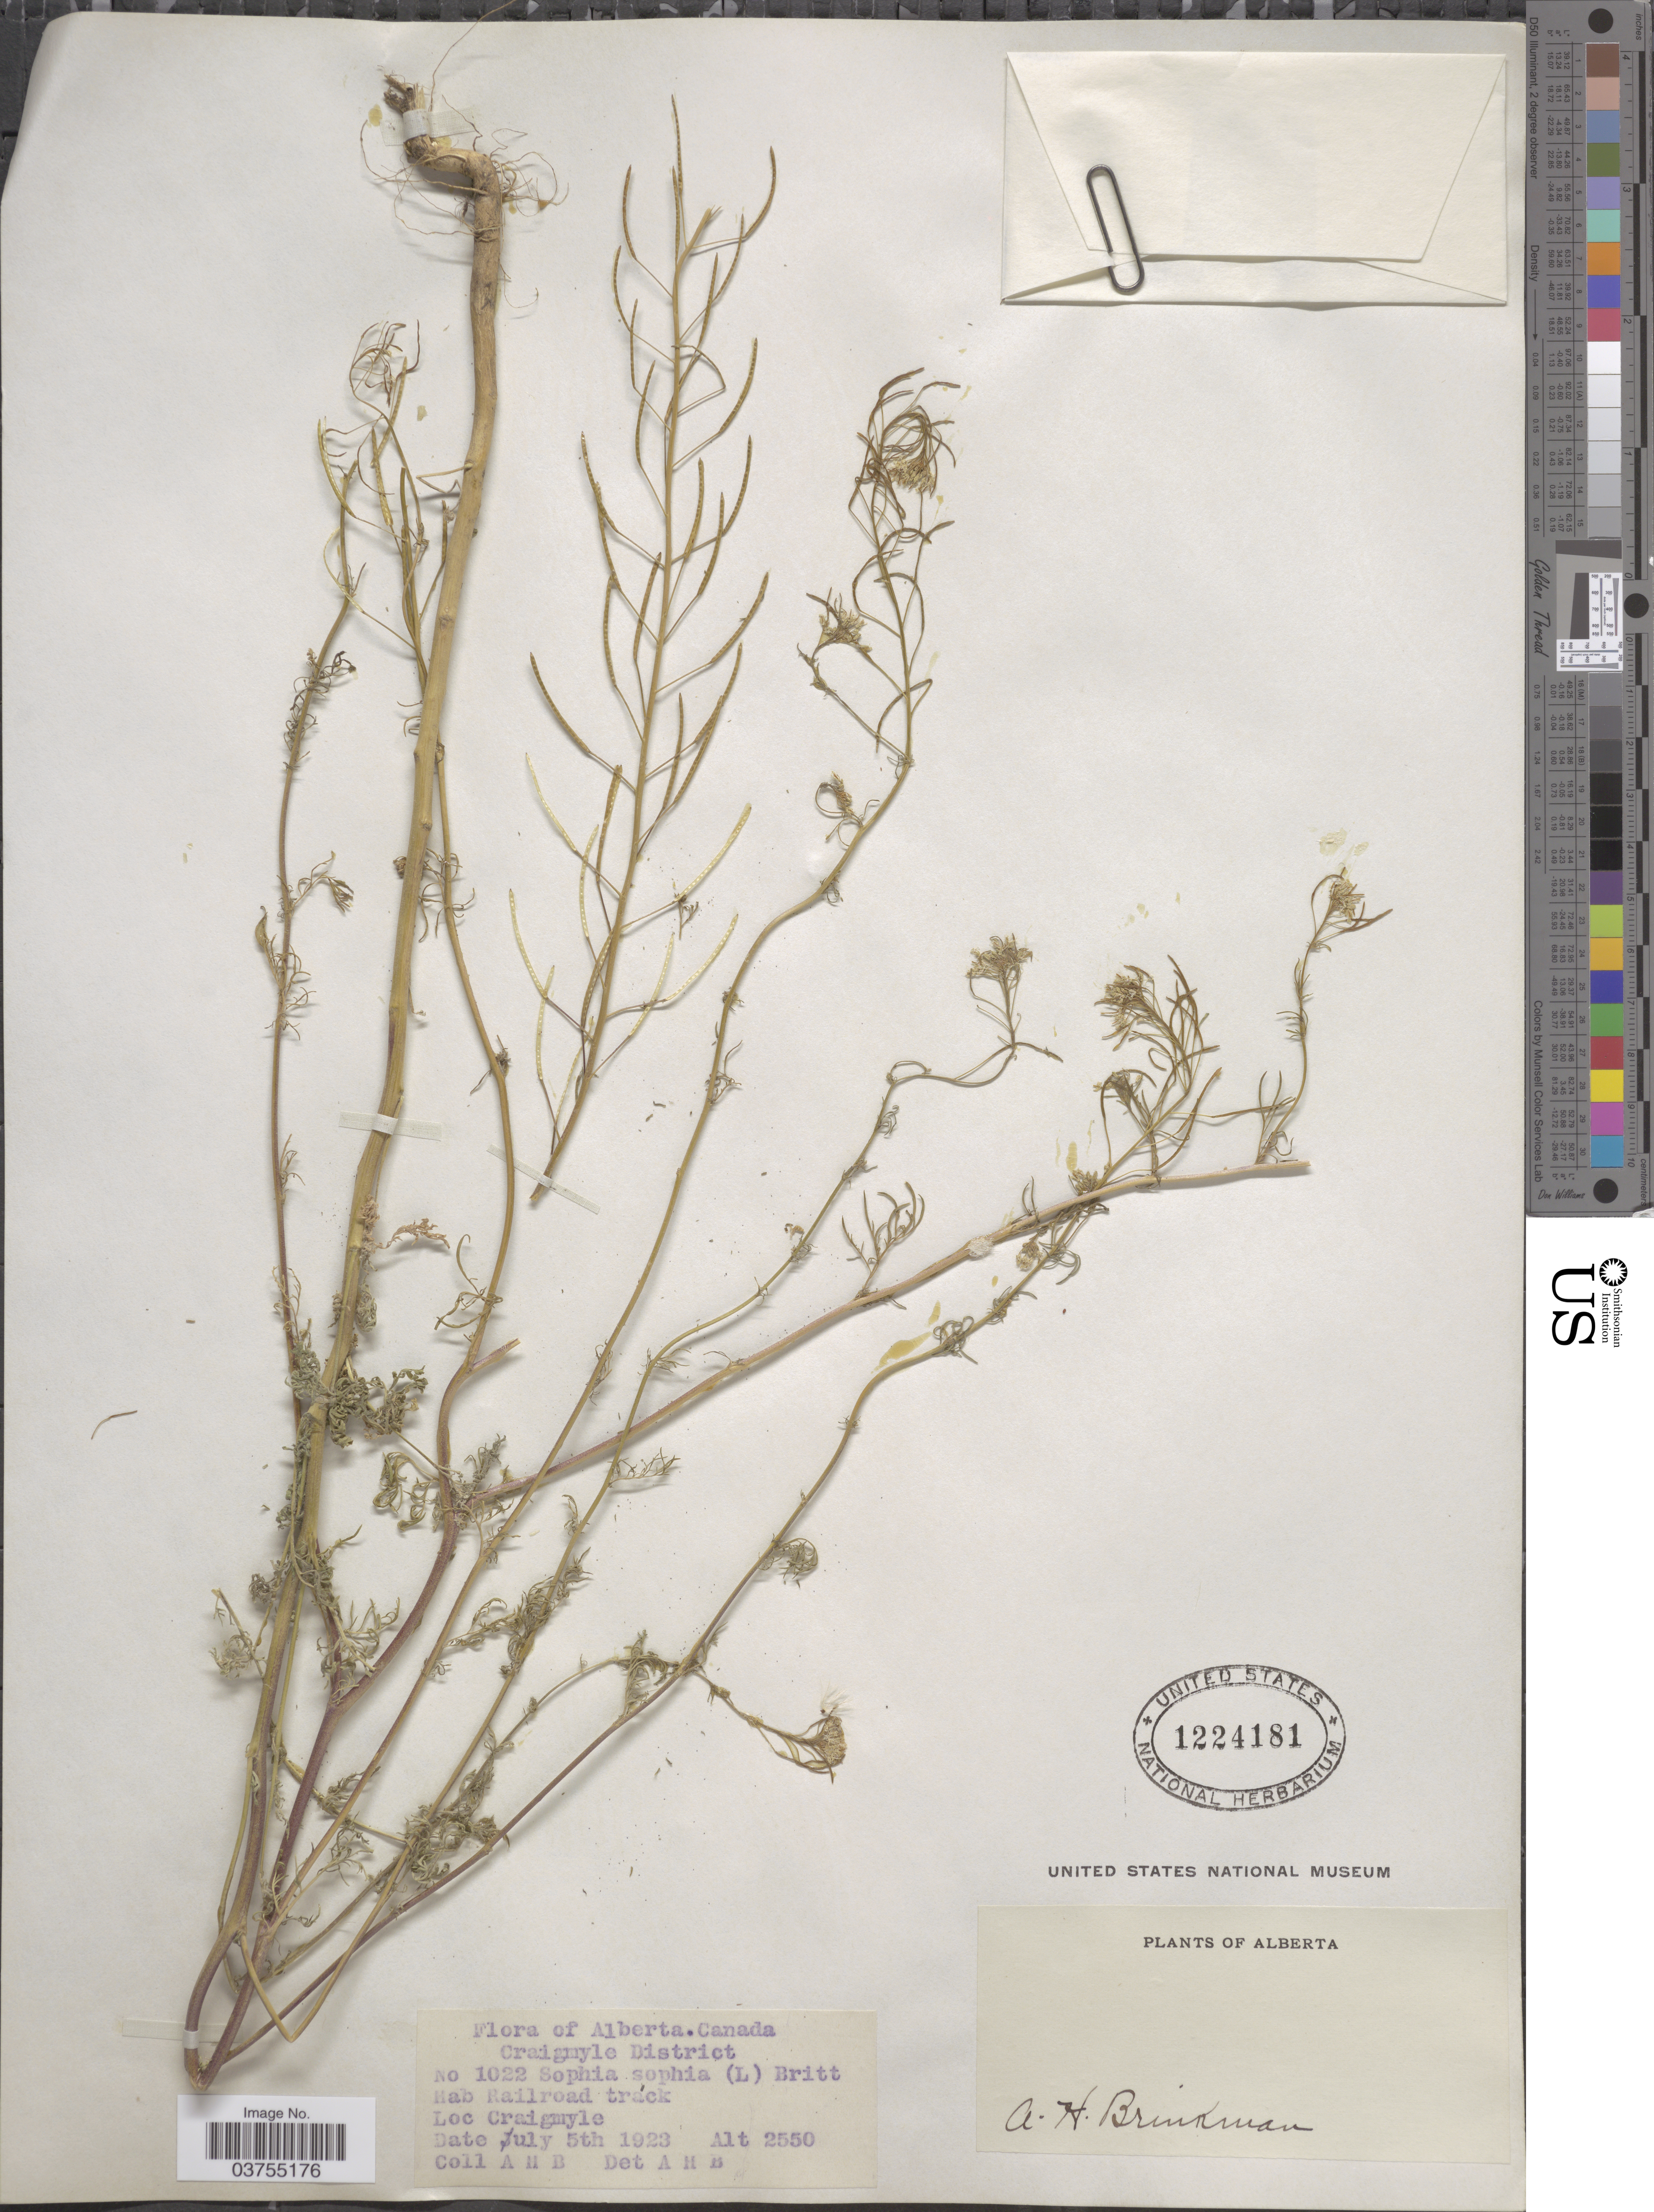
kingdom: Plantae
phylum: Tracheophyta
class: Magnoliopsida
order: Brassicales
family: Brassicaceae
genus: Descurainia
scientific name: Descurainia sophia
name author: (L.) Webb ex Prantl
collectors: A. Brinkman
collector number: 1022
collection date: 1923-07-05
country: Canada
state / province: Alberta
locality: Craigmyle District. Railroad track. Craigmyle.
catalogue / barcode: US 1224181